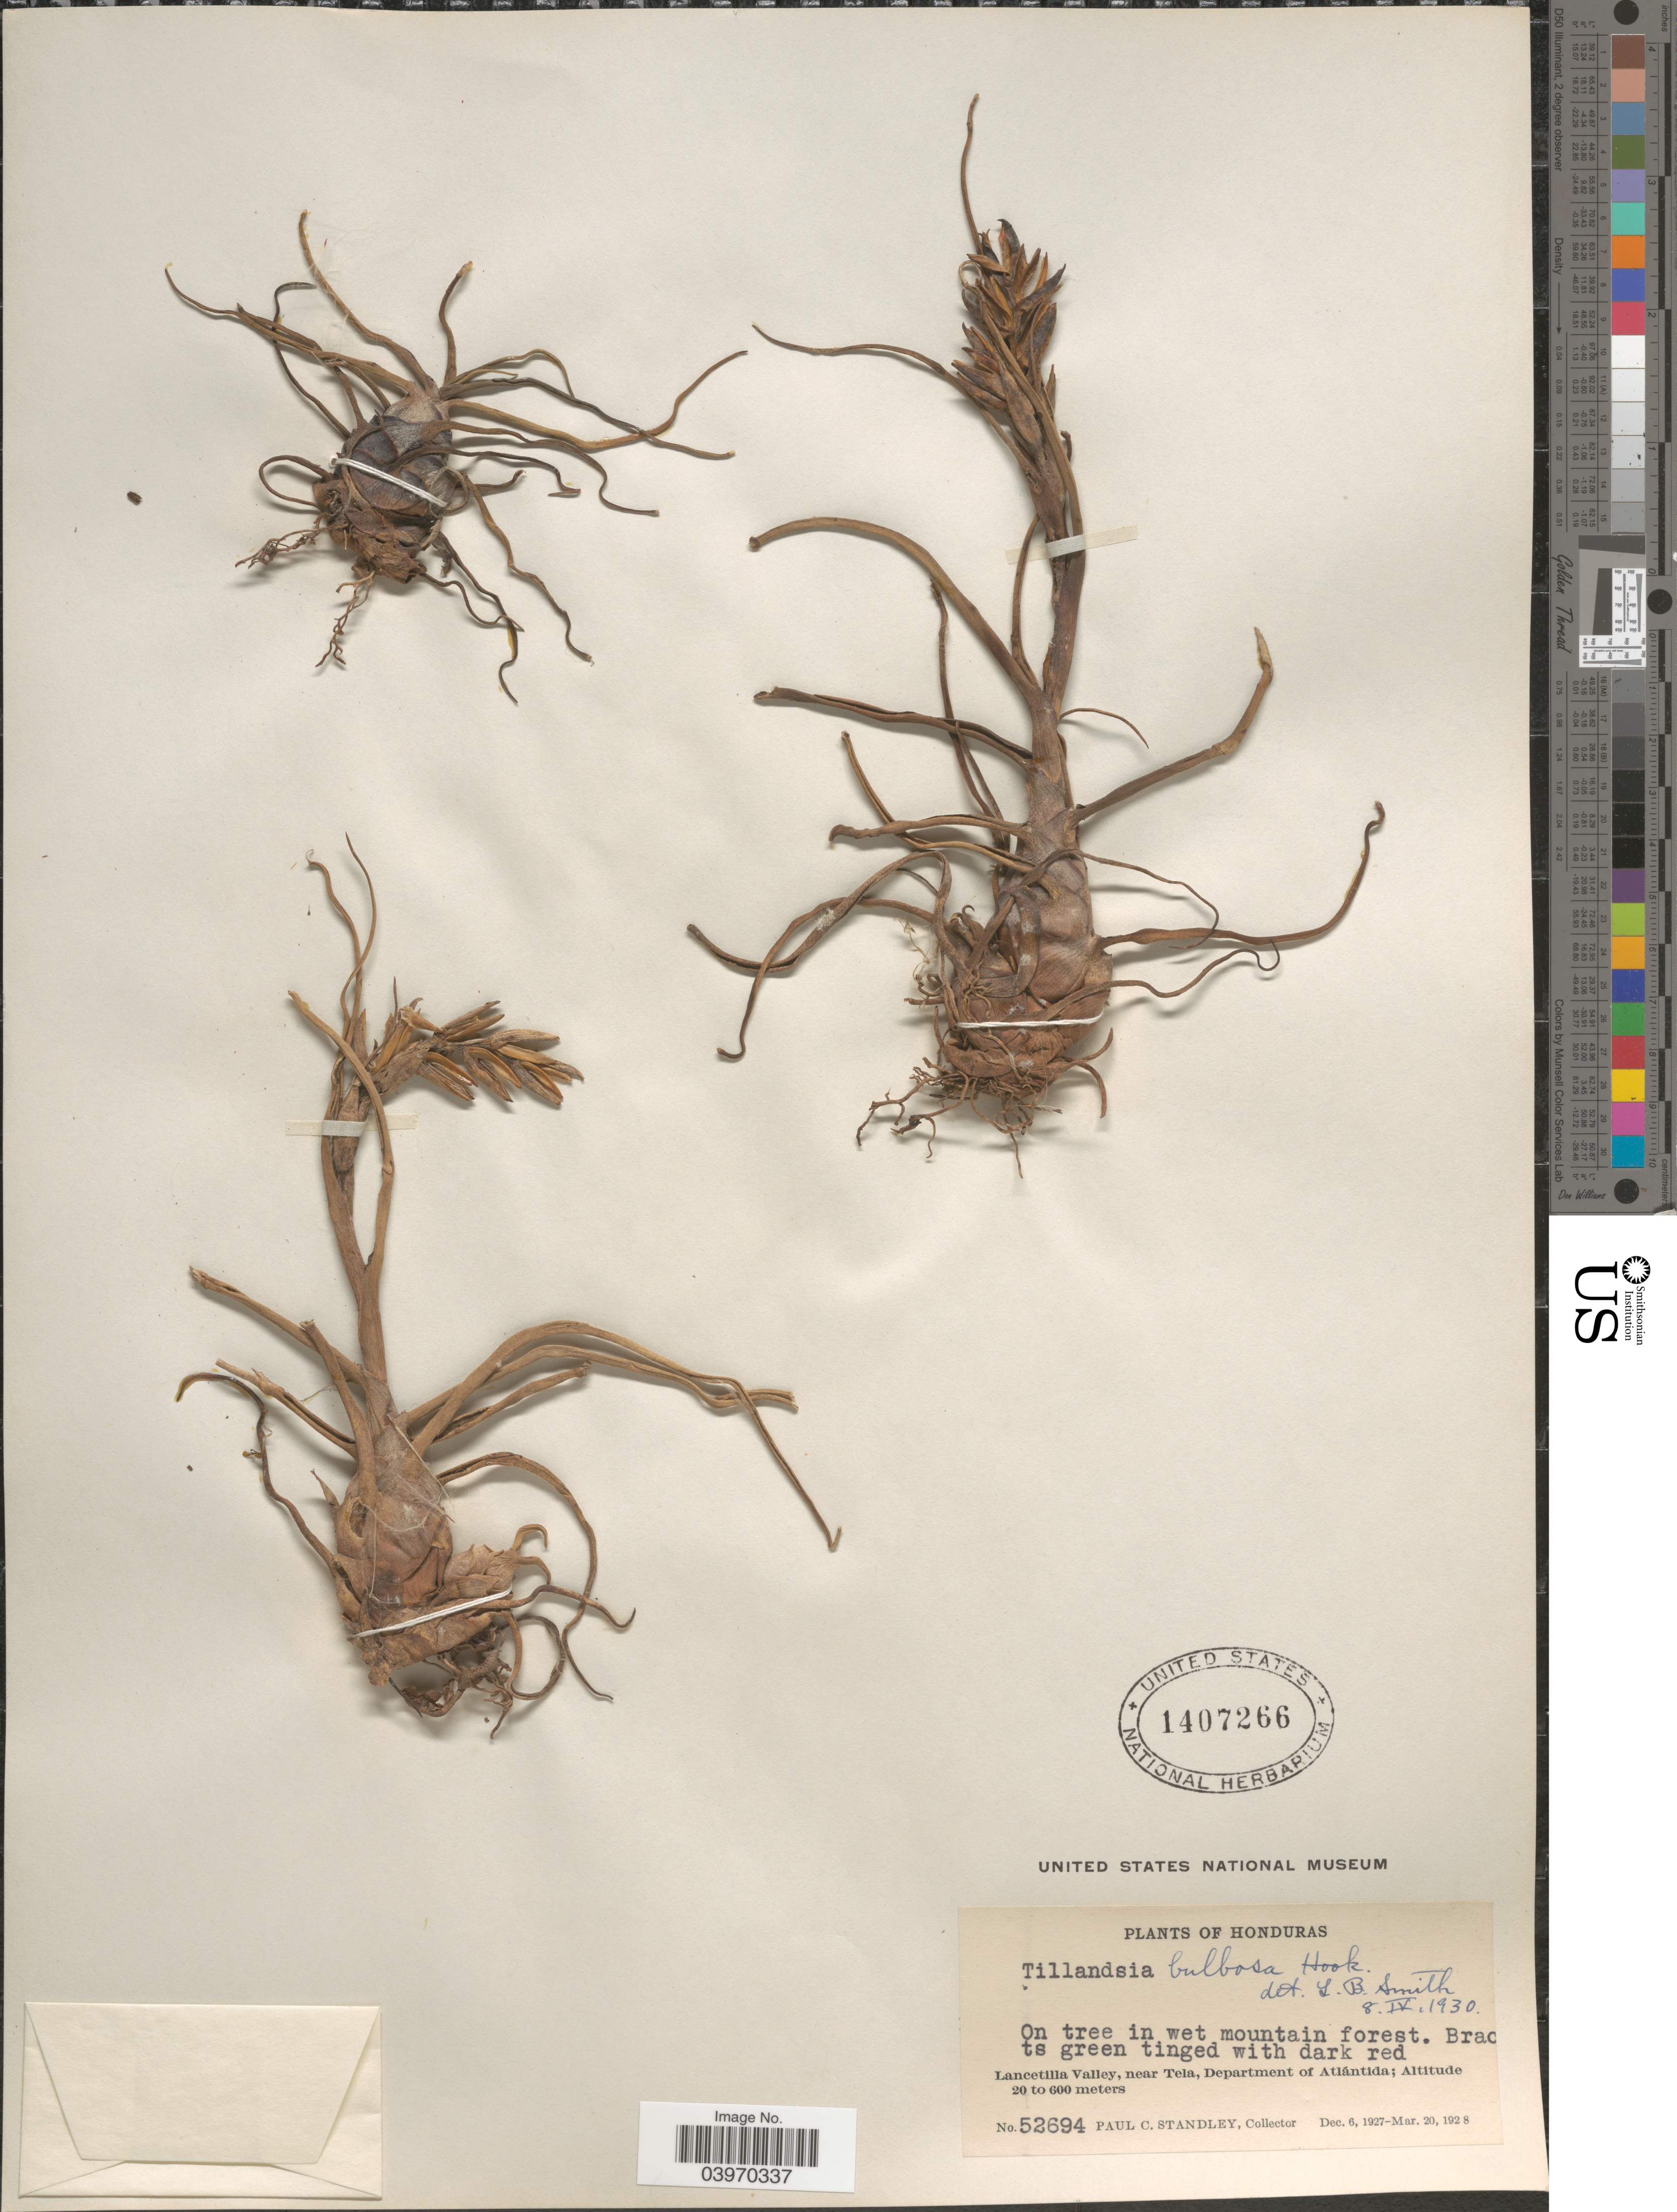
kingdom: Plantae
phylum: Tracheophyta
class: Liliopsida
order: Poales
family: Bromeliaceae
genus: Tillandsia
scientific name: Tillandsia bulbosa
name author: Hook.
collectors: P. C. Standley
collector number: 52694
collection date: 1927-12-06/1928-03-20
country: Honduras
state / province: Atlantida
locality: Lancetilla Valley, near Tela, Department of Atlántida.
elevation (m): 20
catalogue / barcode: US 1407266